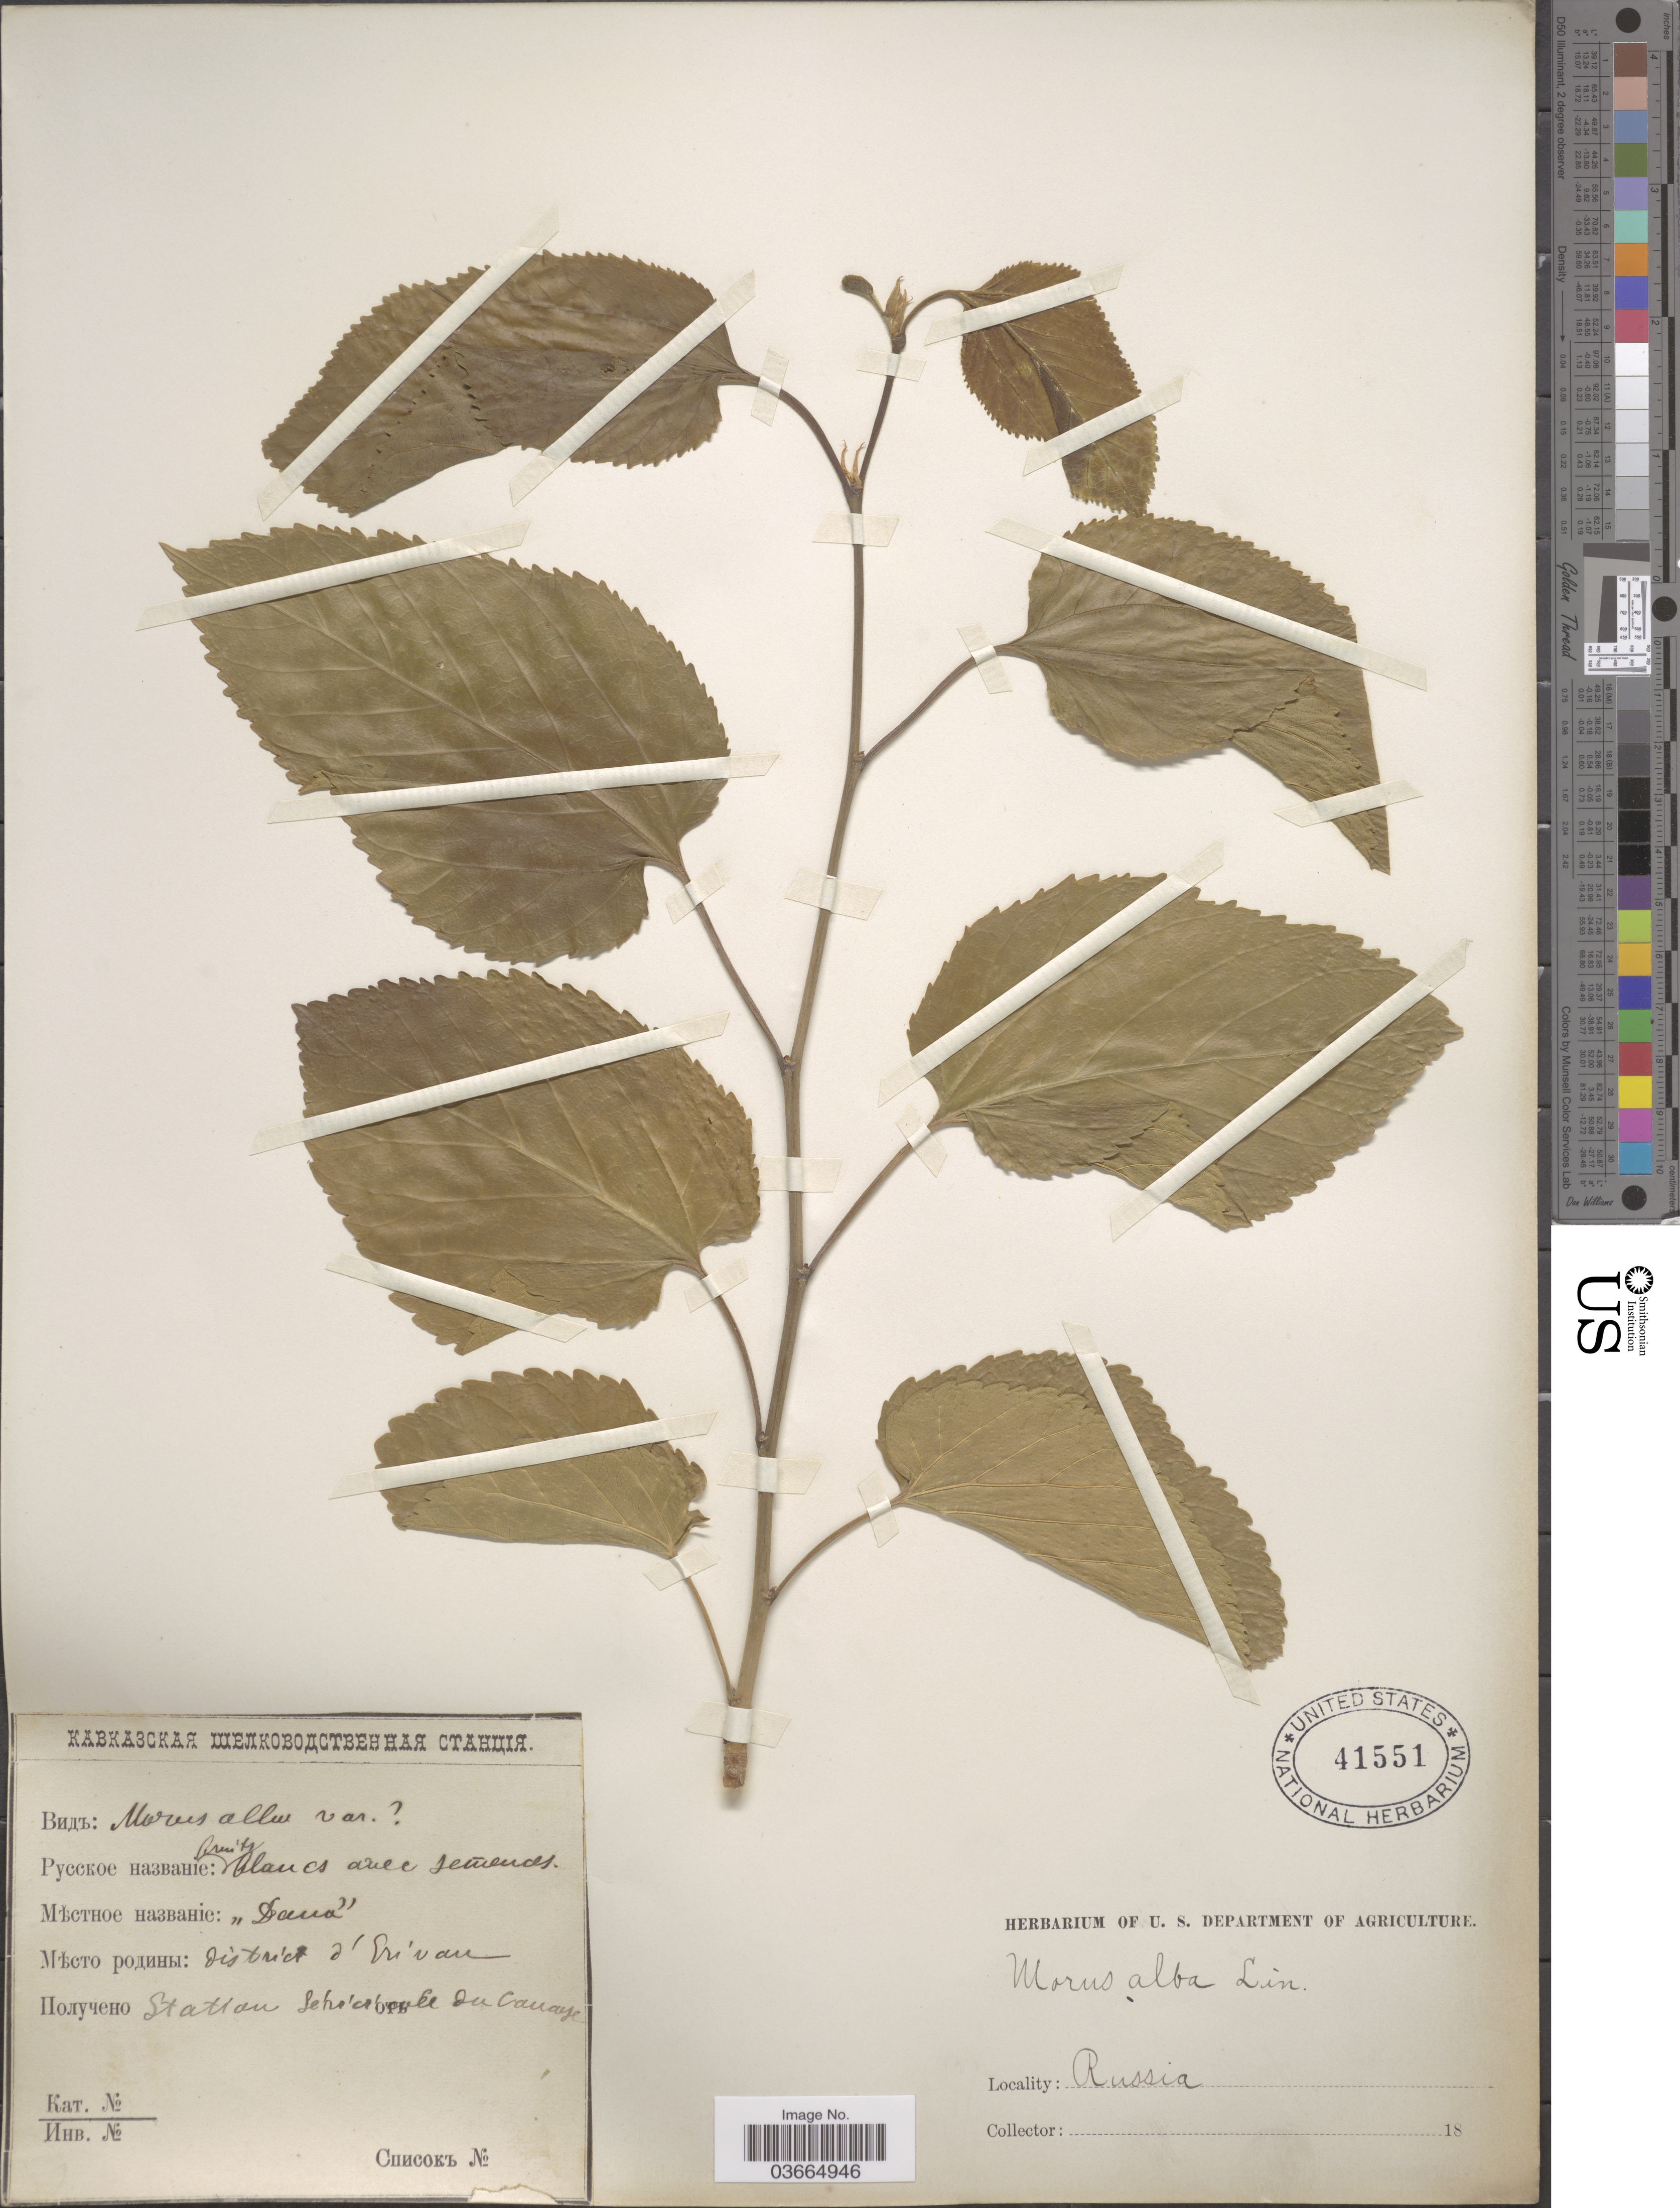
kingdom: Plantae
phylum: Tracheophyta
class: Magnoliopsida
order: Rosales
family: Moraceae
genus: Morus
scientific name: Morus alba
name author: L.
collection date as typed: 18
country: Russian Federation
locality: X District d' Erivan*. X Station Se'ri' ci' ! du caucase.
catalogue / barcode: US 41551